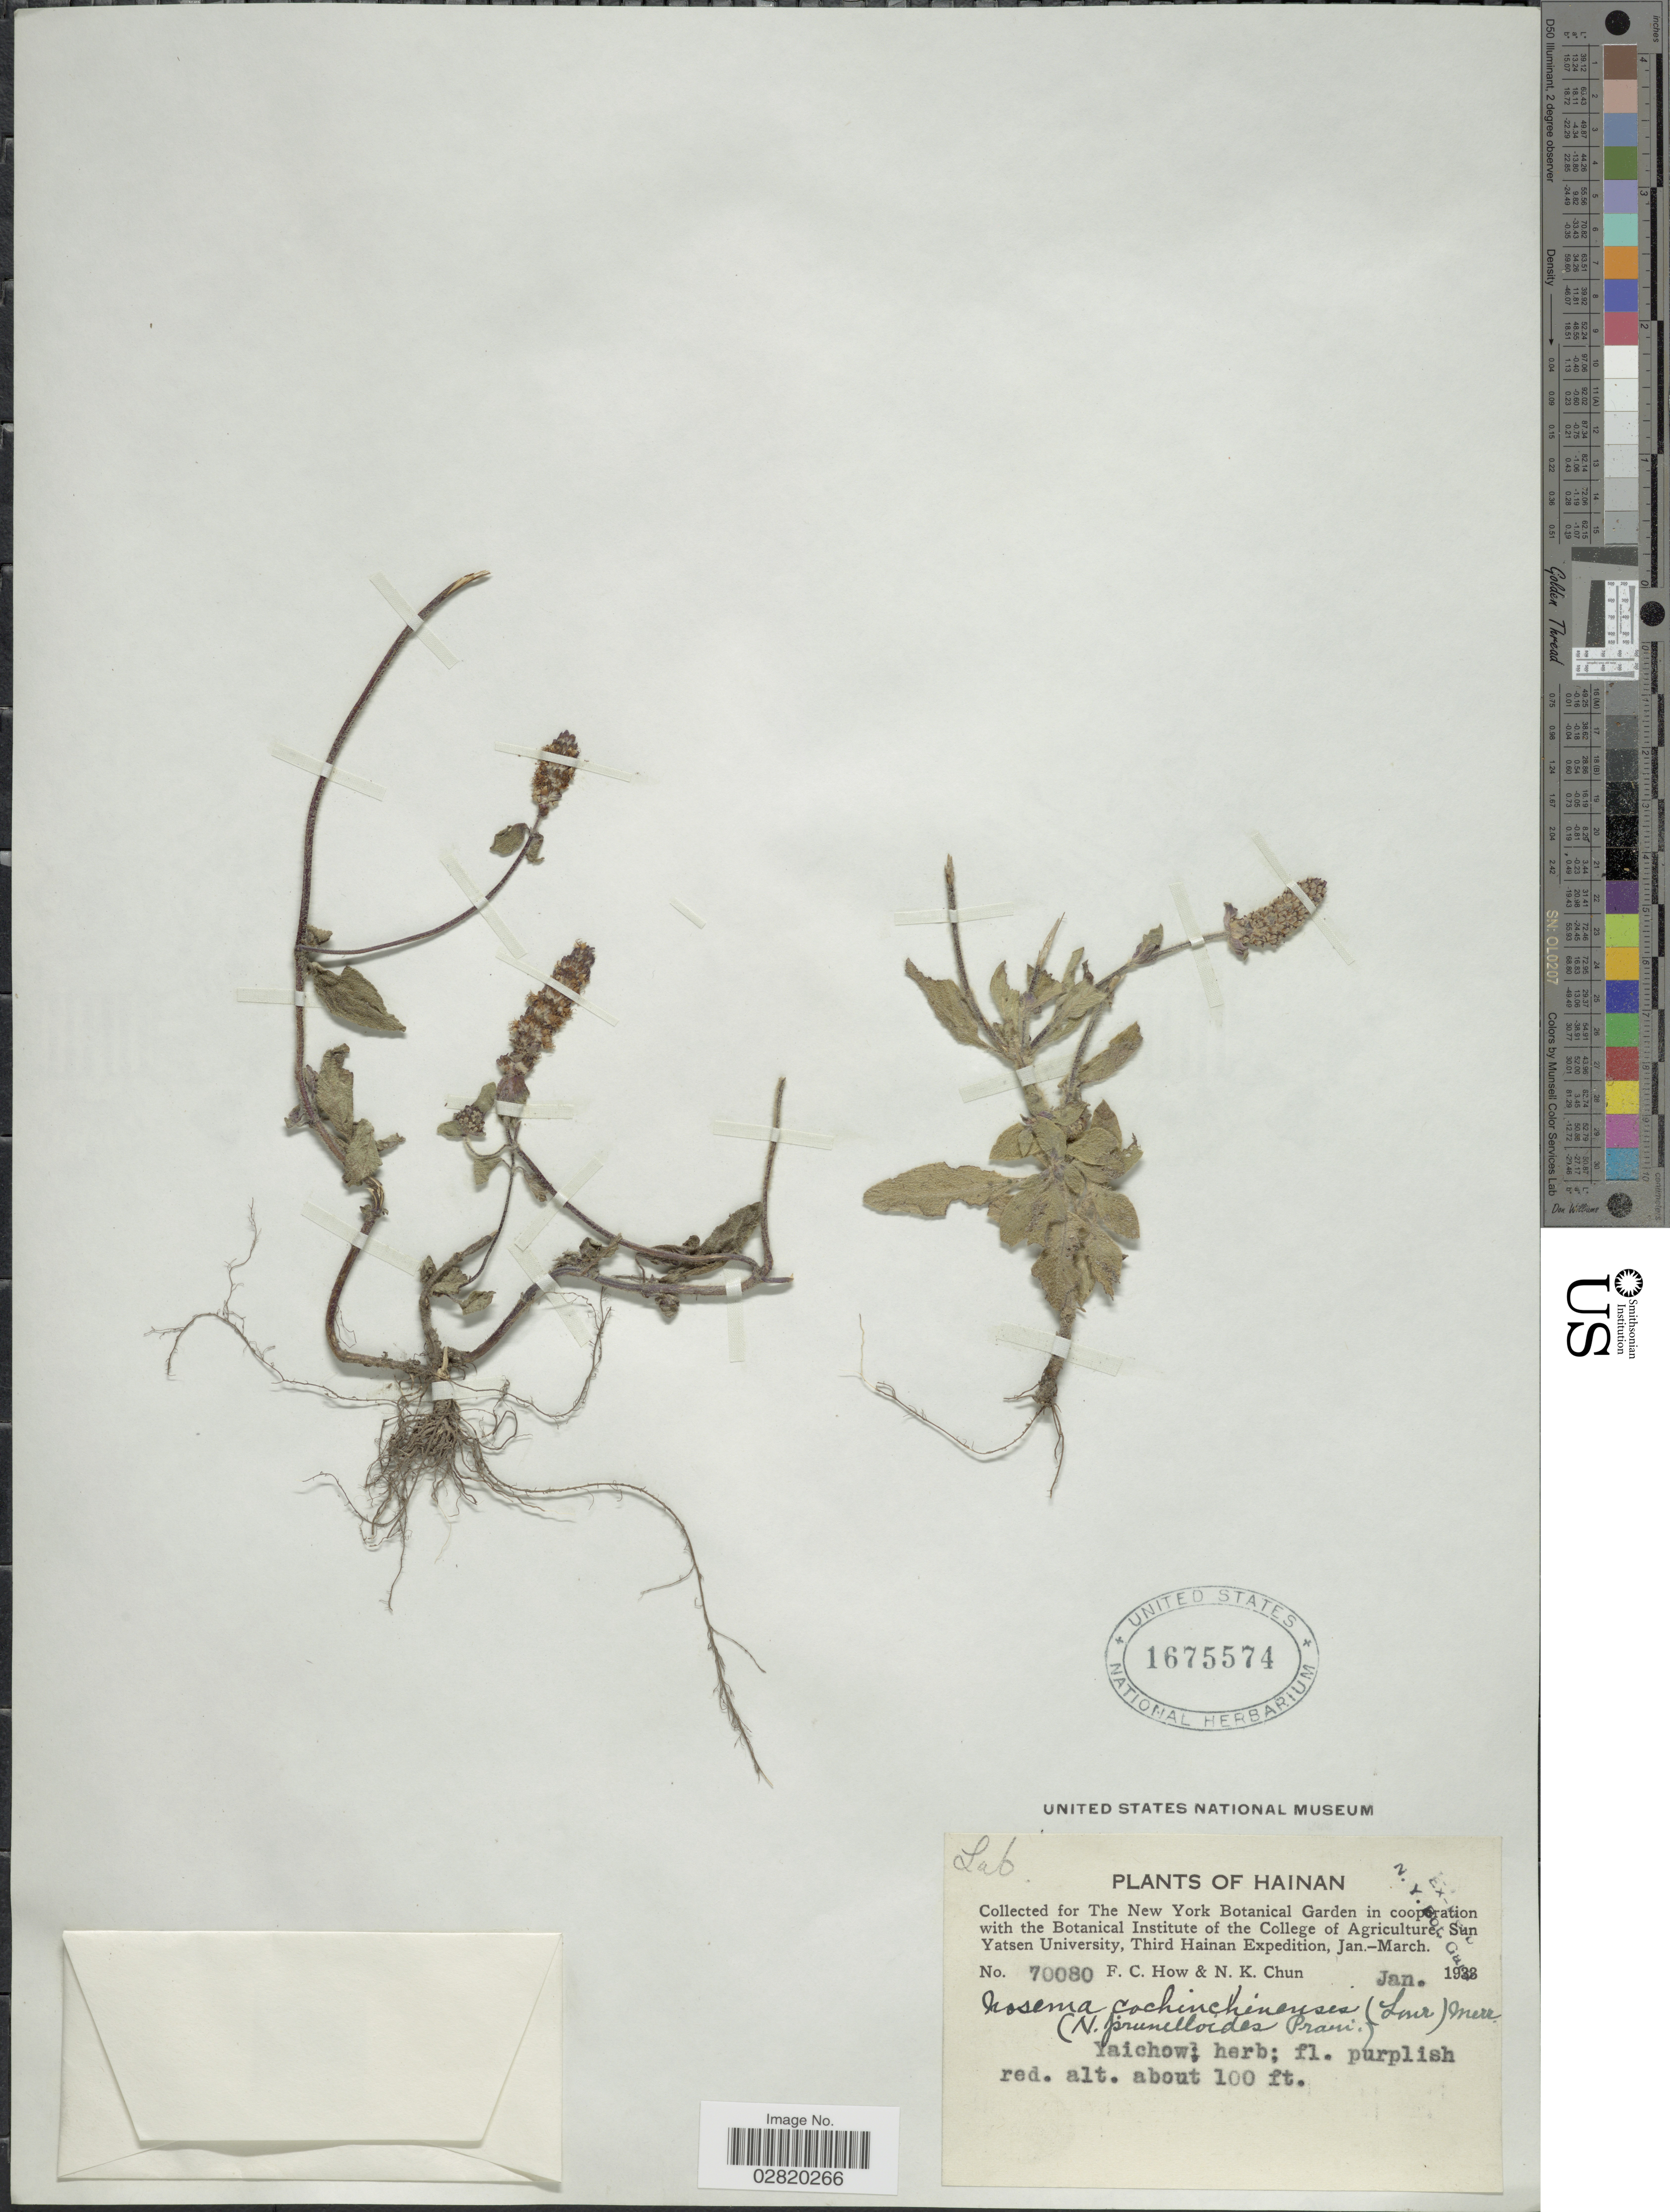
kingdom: Plantae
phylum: Tracheophyta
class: Magnoliopsida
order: Lamiales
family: Lamiaceae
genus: Nosema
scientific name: Nosema cochinchinensis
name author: (Lour.) Merr.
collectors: F. C. How & N. K. Chun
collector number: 70080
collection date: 1933-01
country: China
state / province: Hainan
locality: Yaichow.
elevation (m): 30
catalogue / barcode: US 1675574